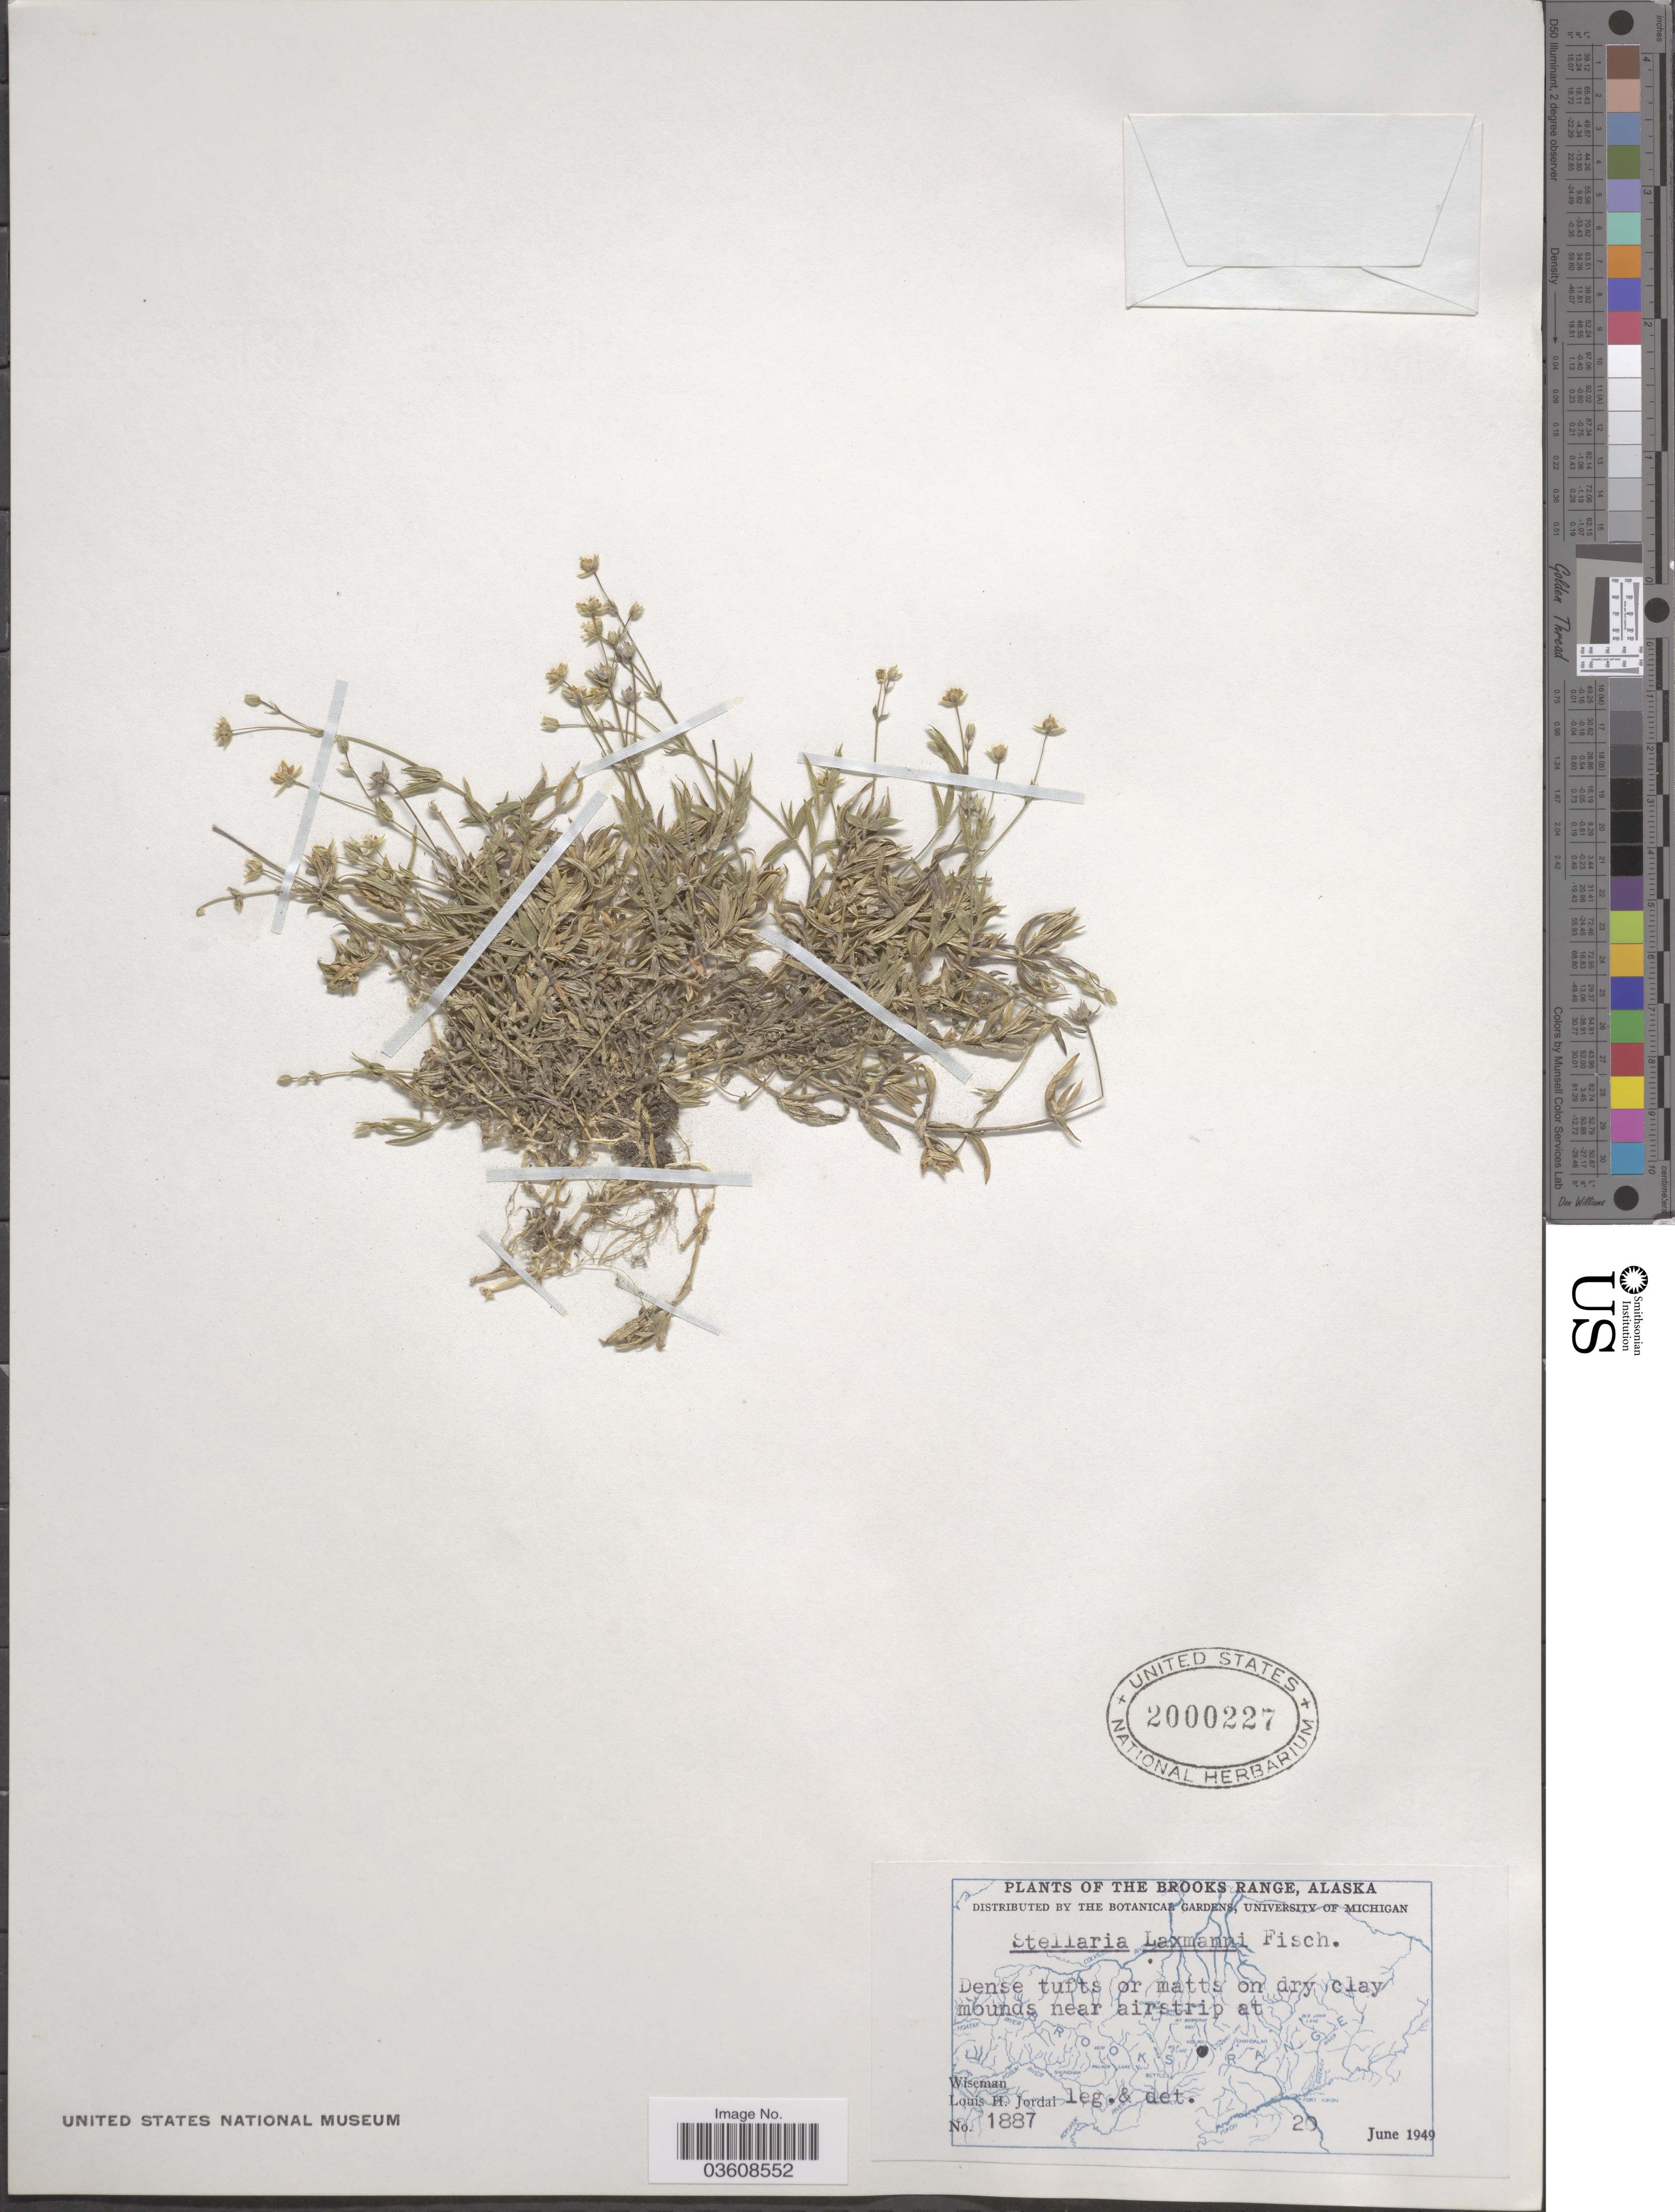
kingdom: Plantae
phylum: Tracheophyta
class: Magnoliopsida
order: Caryophyllales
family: Caryophyllaceae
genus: Stellaria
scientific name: Stellaria laxmannii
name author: Fisch. ex Ser.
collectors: L. Jordal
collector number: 1887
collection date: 1949-06-20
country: United States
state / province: Alaska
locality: The Brooks Range. Near airstrip at Wiseman.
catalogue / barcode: US 2000227